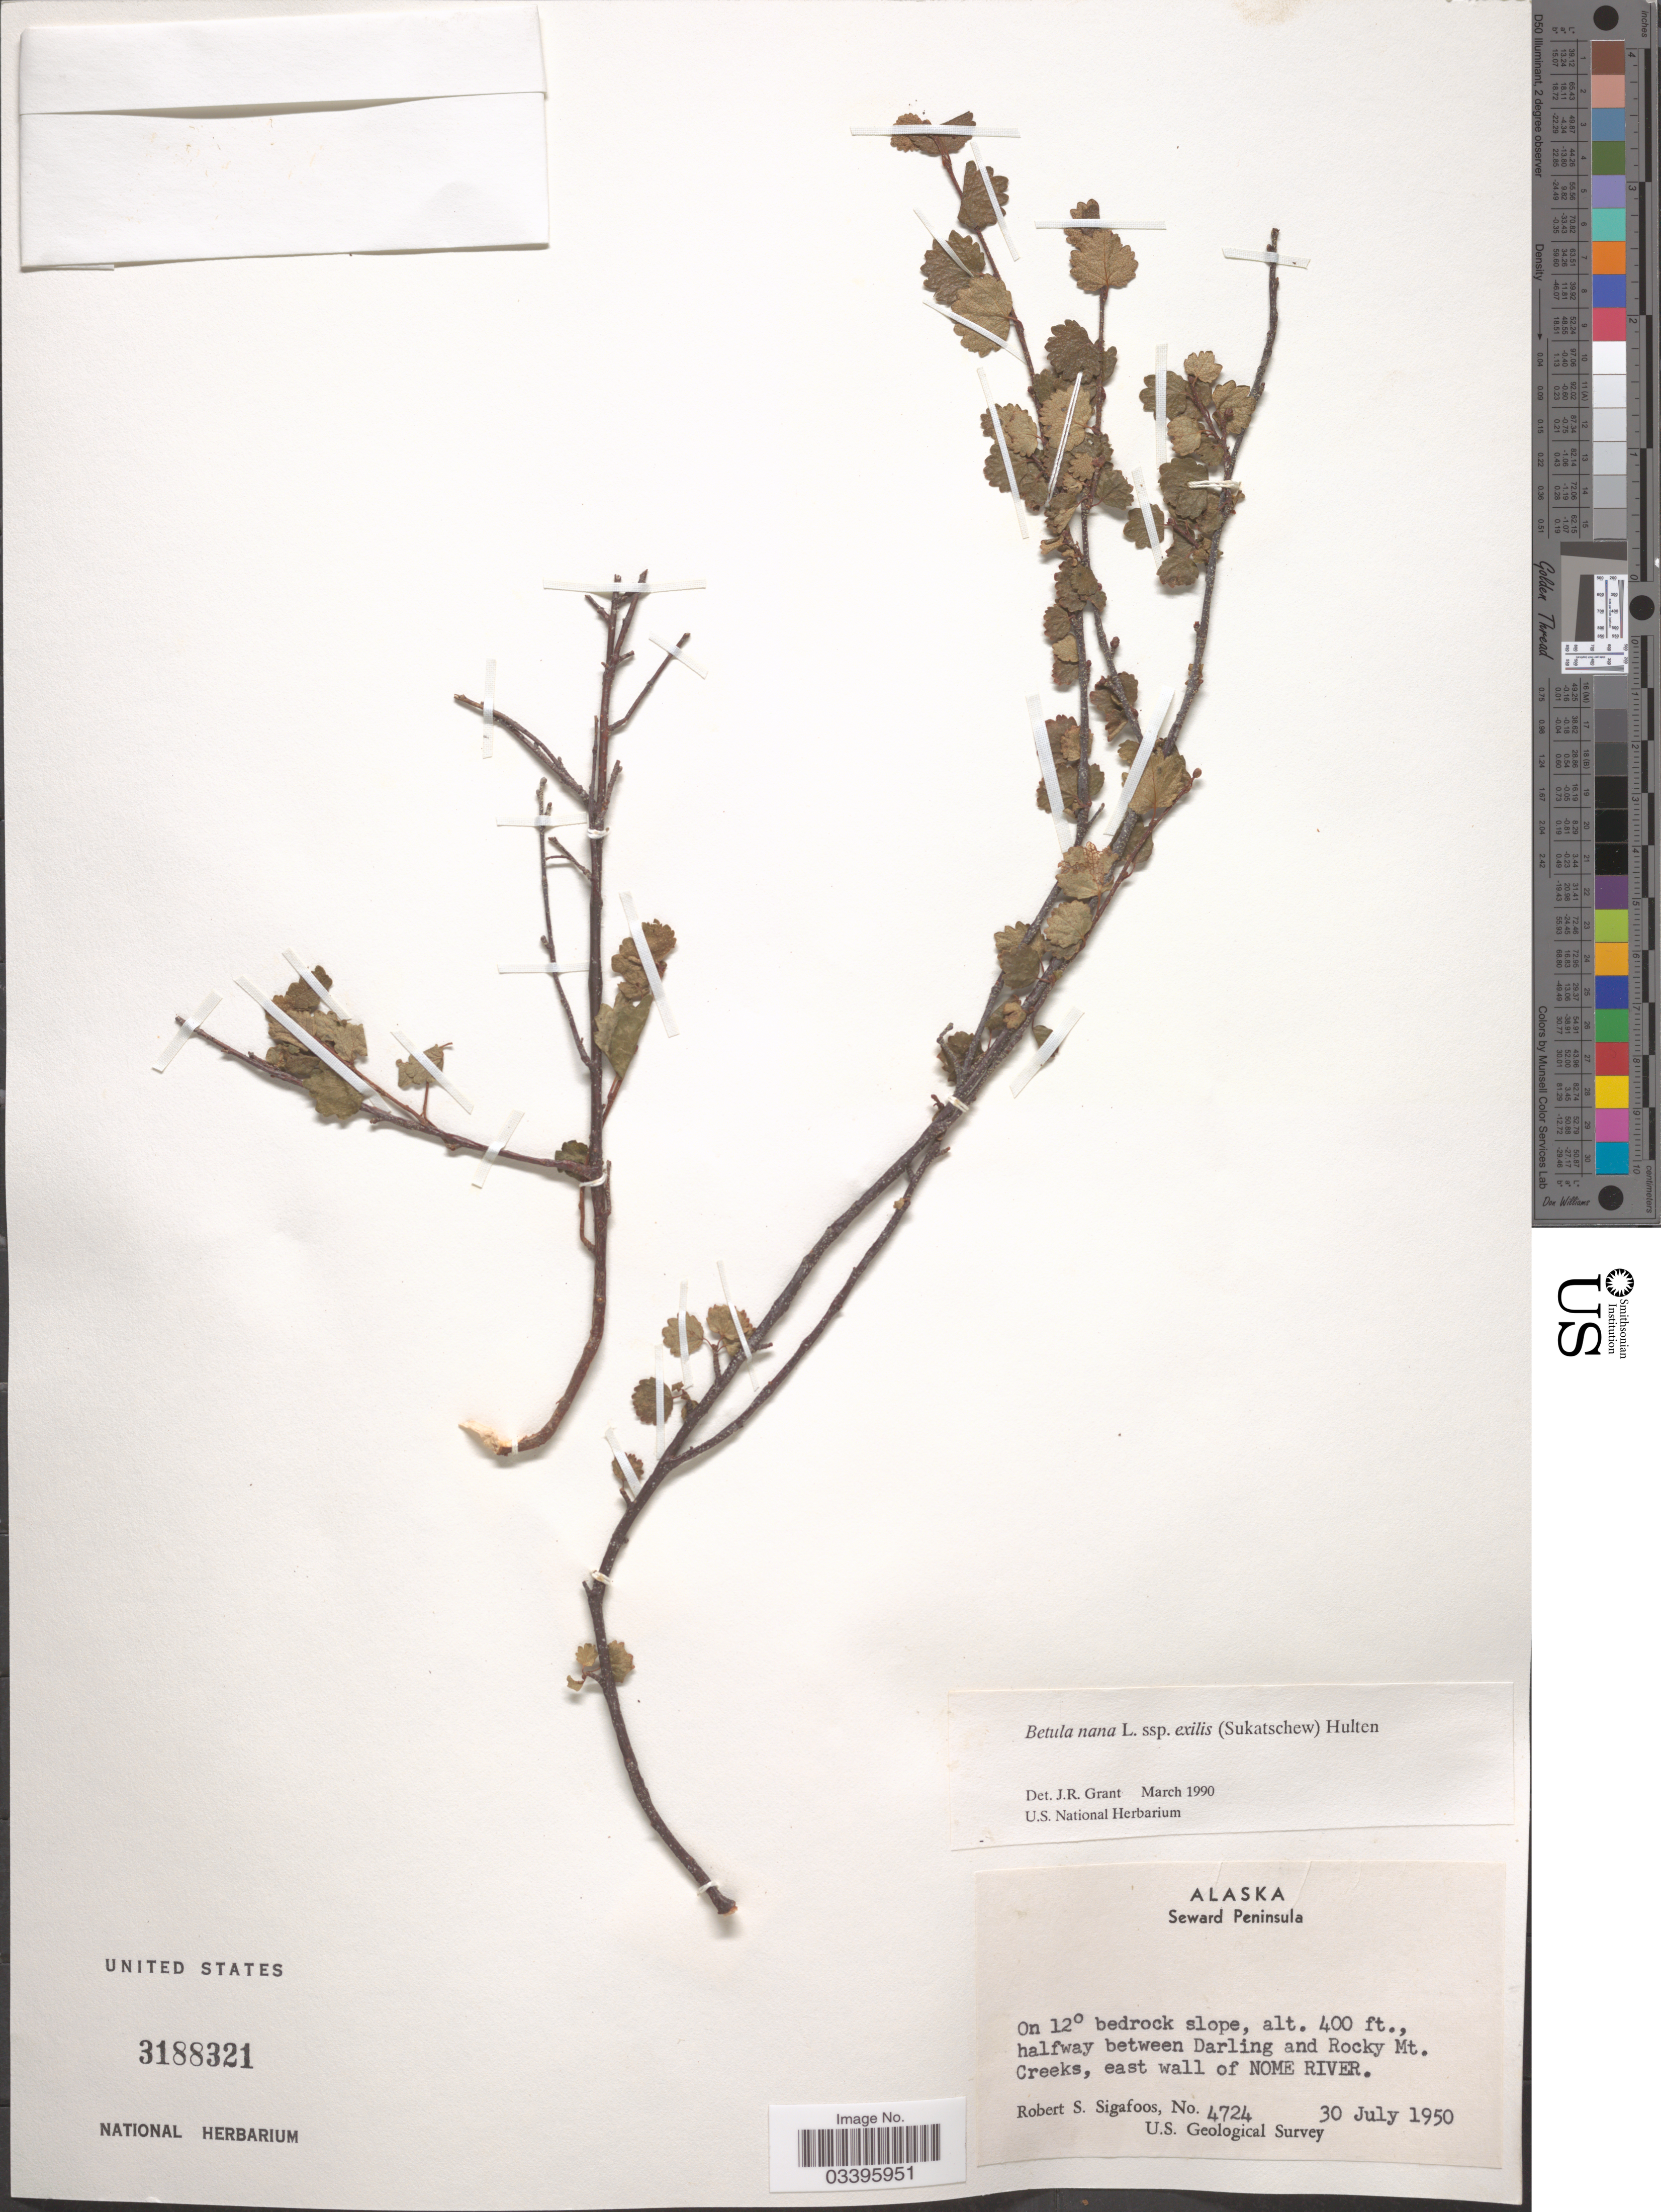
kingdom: Plantae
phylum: Tracheophyta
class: Magnoliopsida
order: Fagales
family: Betulaceae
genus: Betula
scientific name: Betula nana subsp. exilis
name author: L.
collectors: R. Sigafoos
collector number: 4724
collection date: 1950-07-30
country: United States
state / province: Alaska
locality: Seward Peninsula. On 12° bedrock slope, halfway between Darling and Rocky Mt. Creeks, east wall of Nome River.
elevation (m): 122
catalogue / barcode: US 3188321